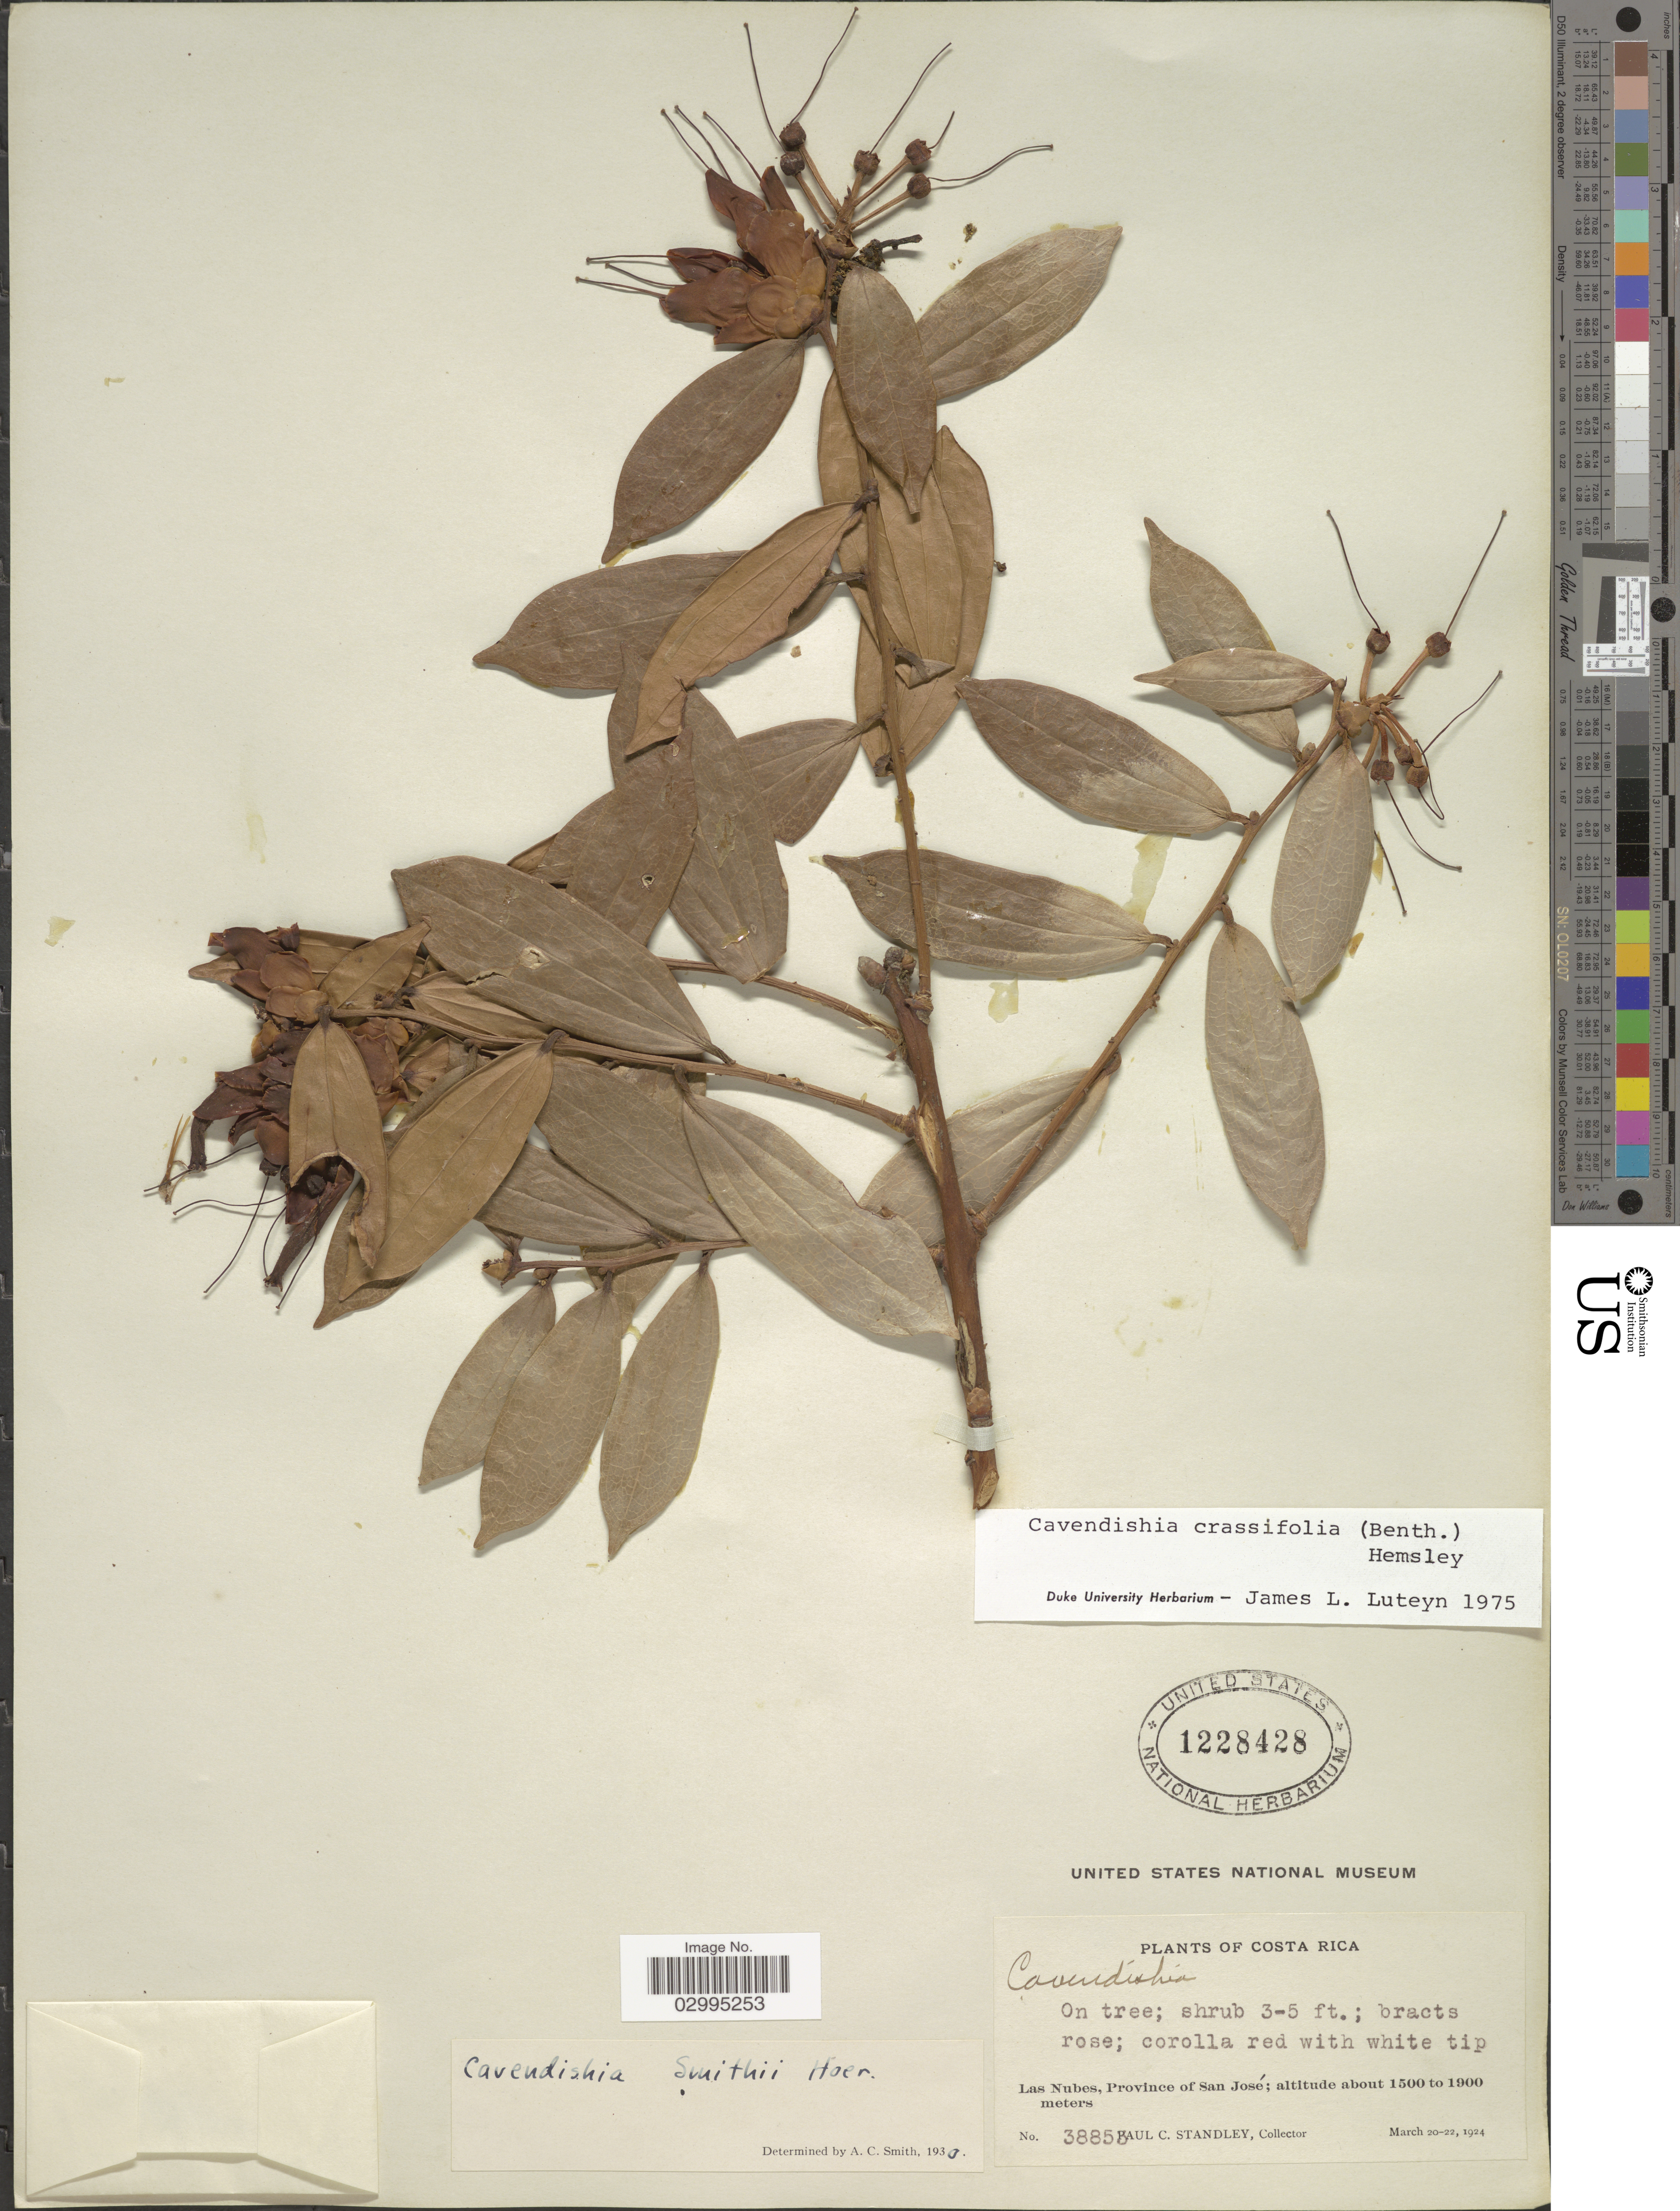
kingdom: Plantae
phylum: Tracheophyta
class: Magnoliopsida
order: Ericales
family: Ericaceae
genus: Cavendishia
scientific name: Cavendishia crassifolia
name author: (Benth.) Hemsl.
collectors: P. C. Standley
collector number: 38853*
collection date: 1924-03-20/1924-03-22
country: Costa Rica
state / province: San José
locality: Las Nubes.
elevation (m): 1500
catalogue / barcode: US 1228428